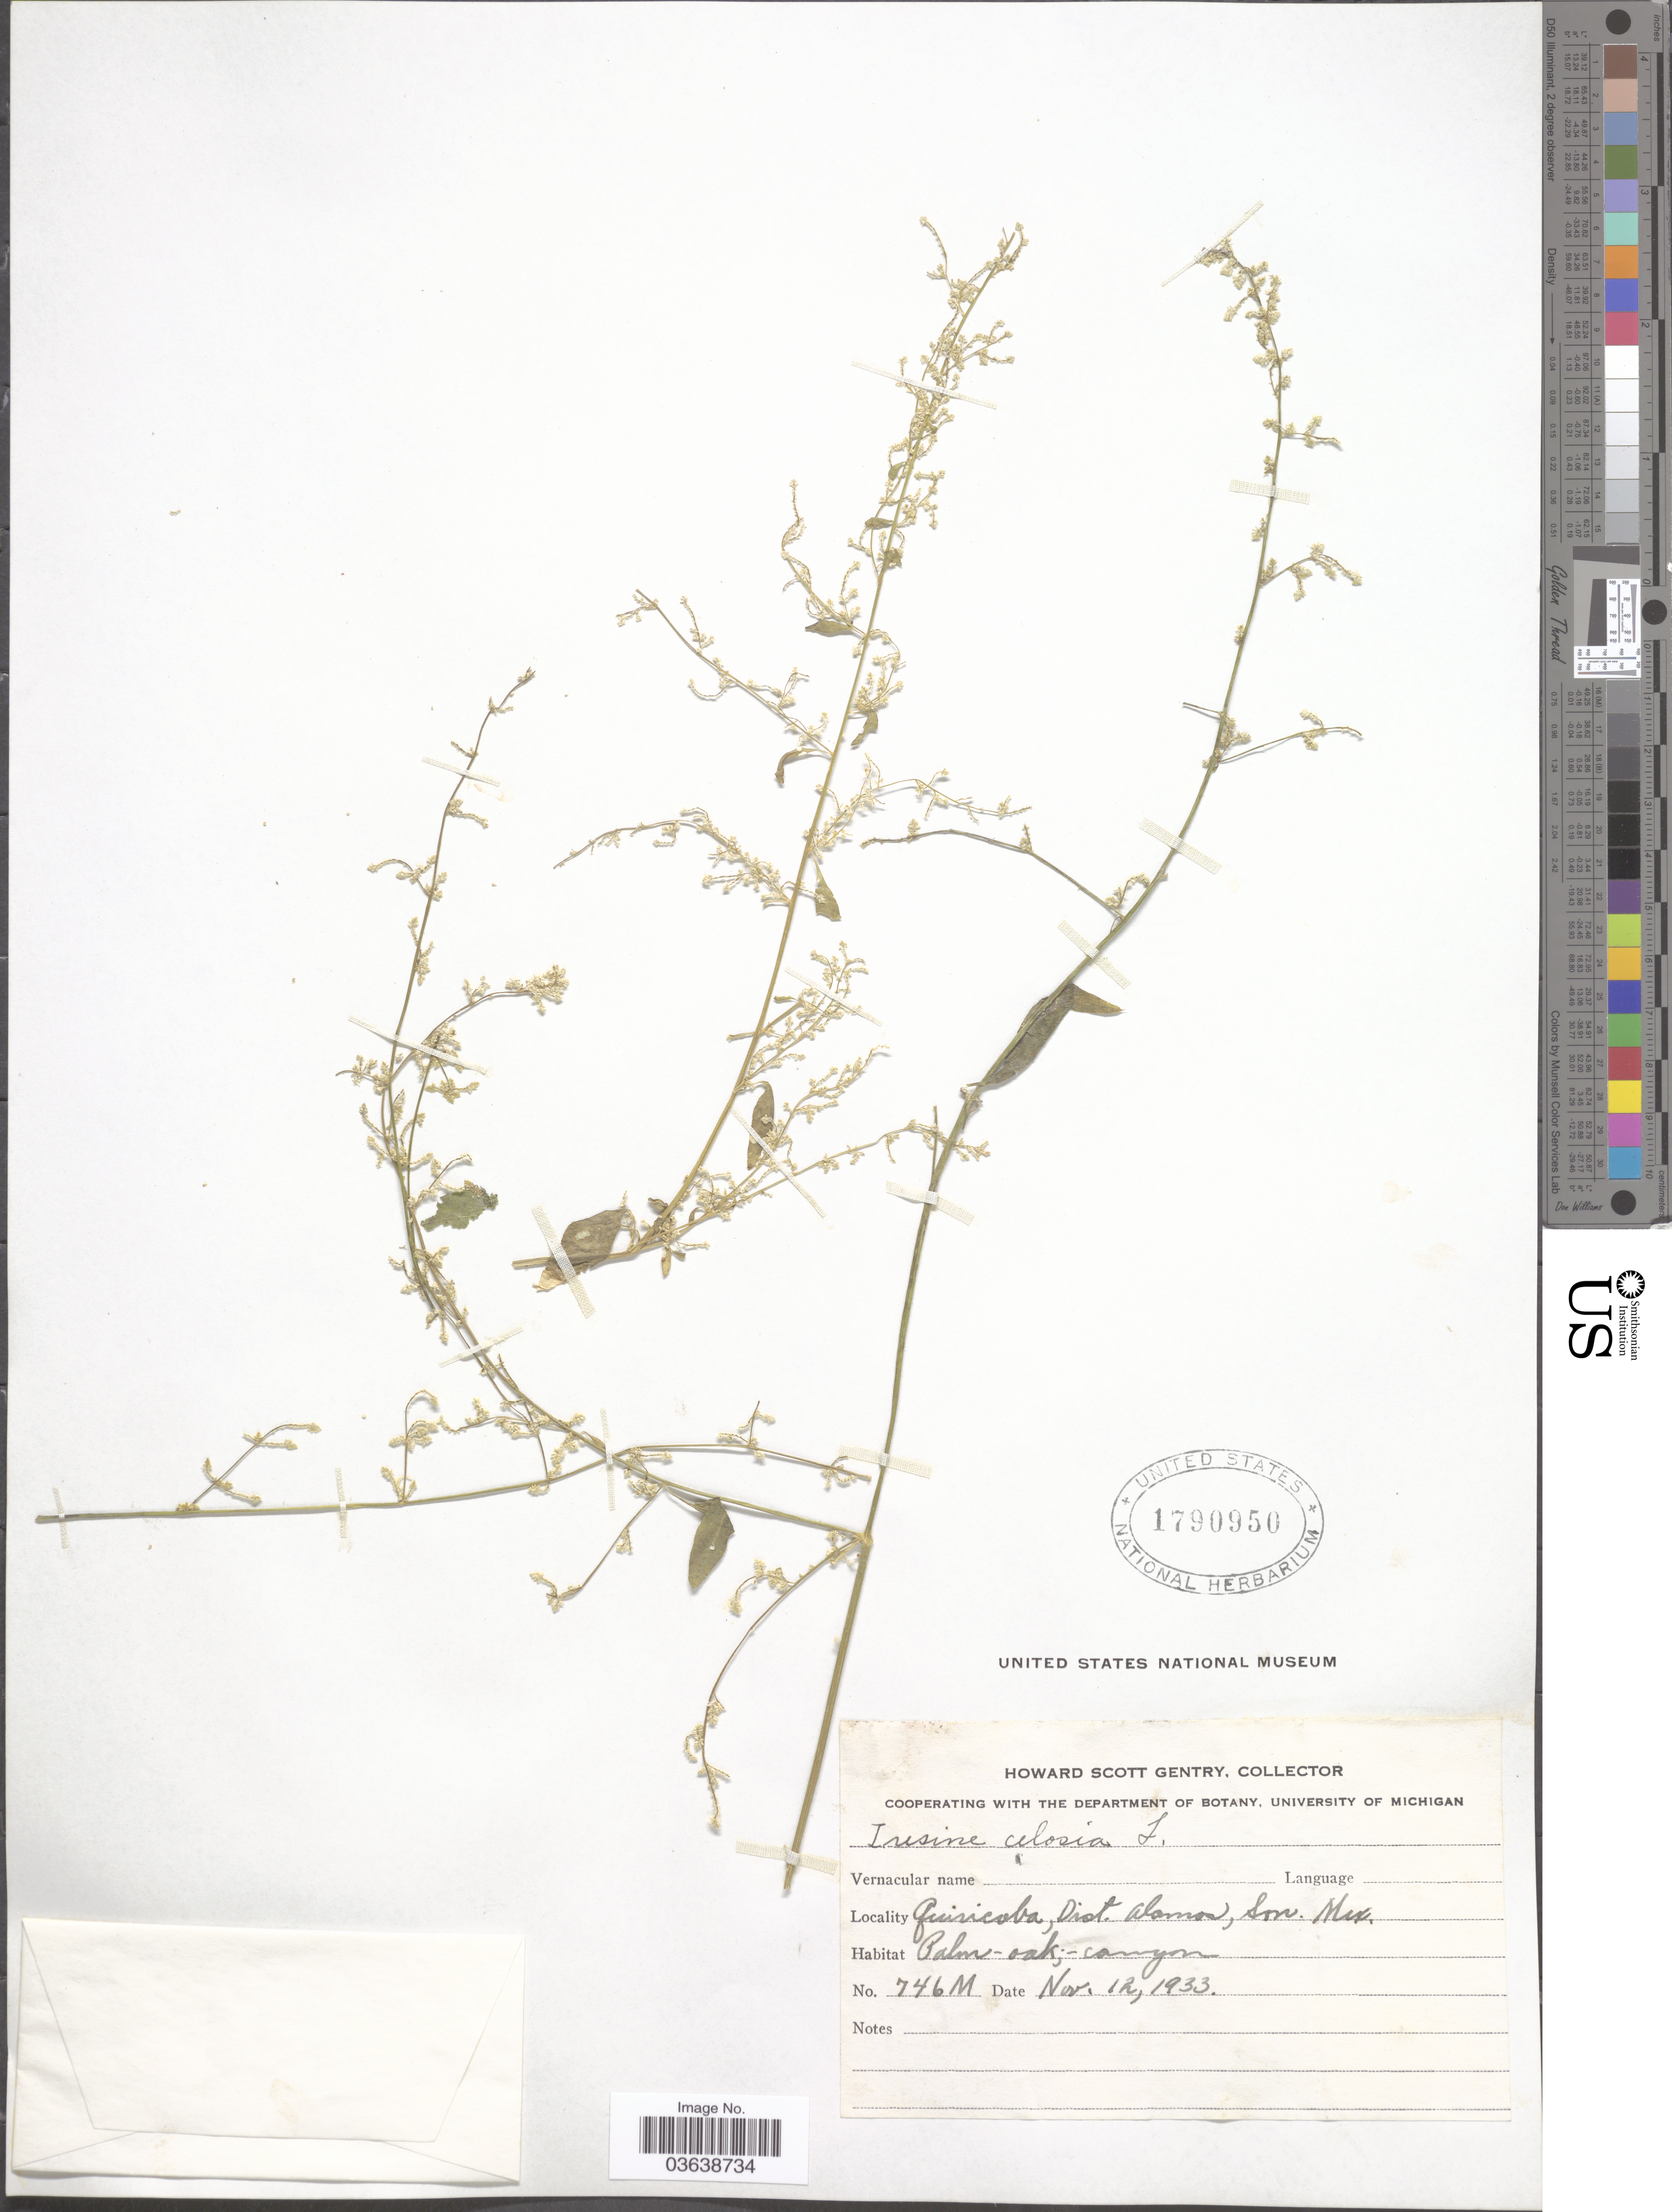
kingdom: Plantae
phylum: Tracheophyta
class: Magnoliopsida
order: Caryophyllales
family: Amaranthaceae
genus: Iresine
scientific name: Iresine celosia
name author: L.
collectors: H. S. Gentry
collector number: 746M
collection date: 1933-11-12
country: Mexico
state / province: Sonora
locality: Quinicoba, Dist. Alamos.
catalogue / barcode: US 1790950